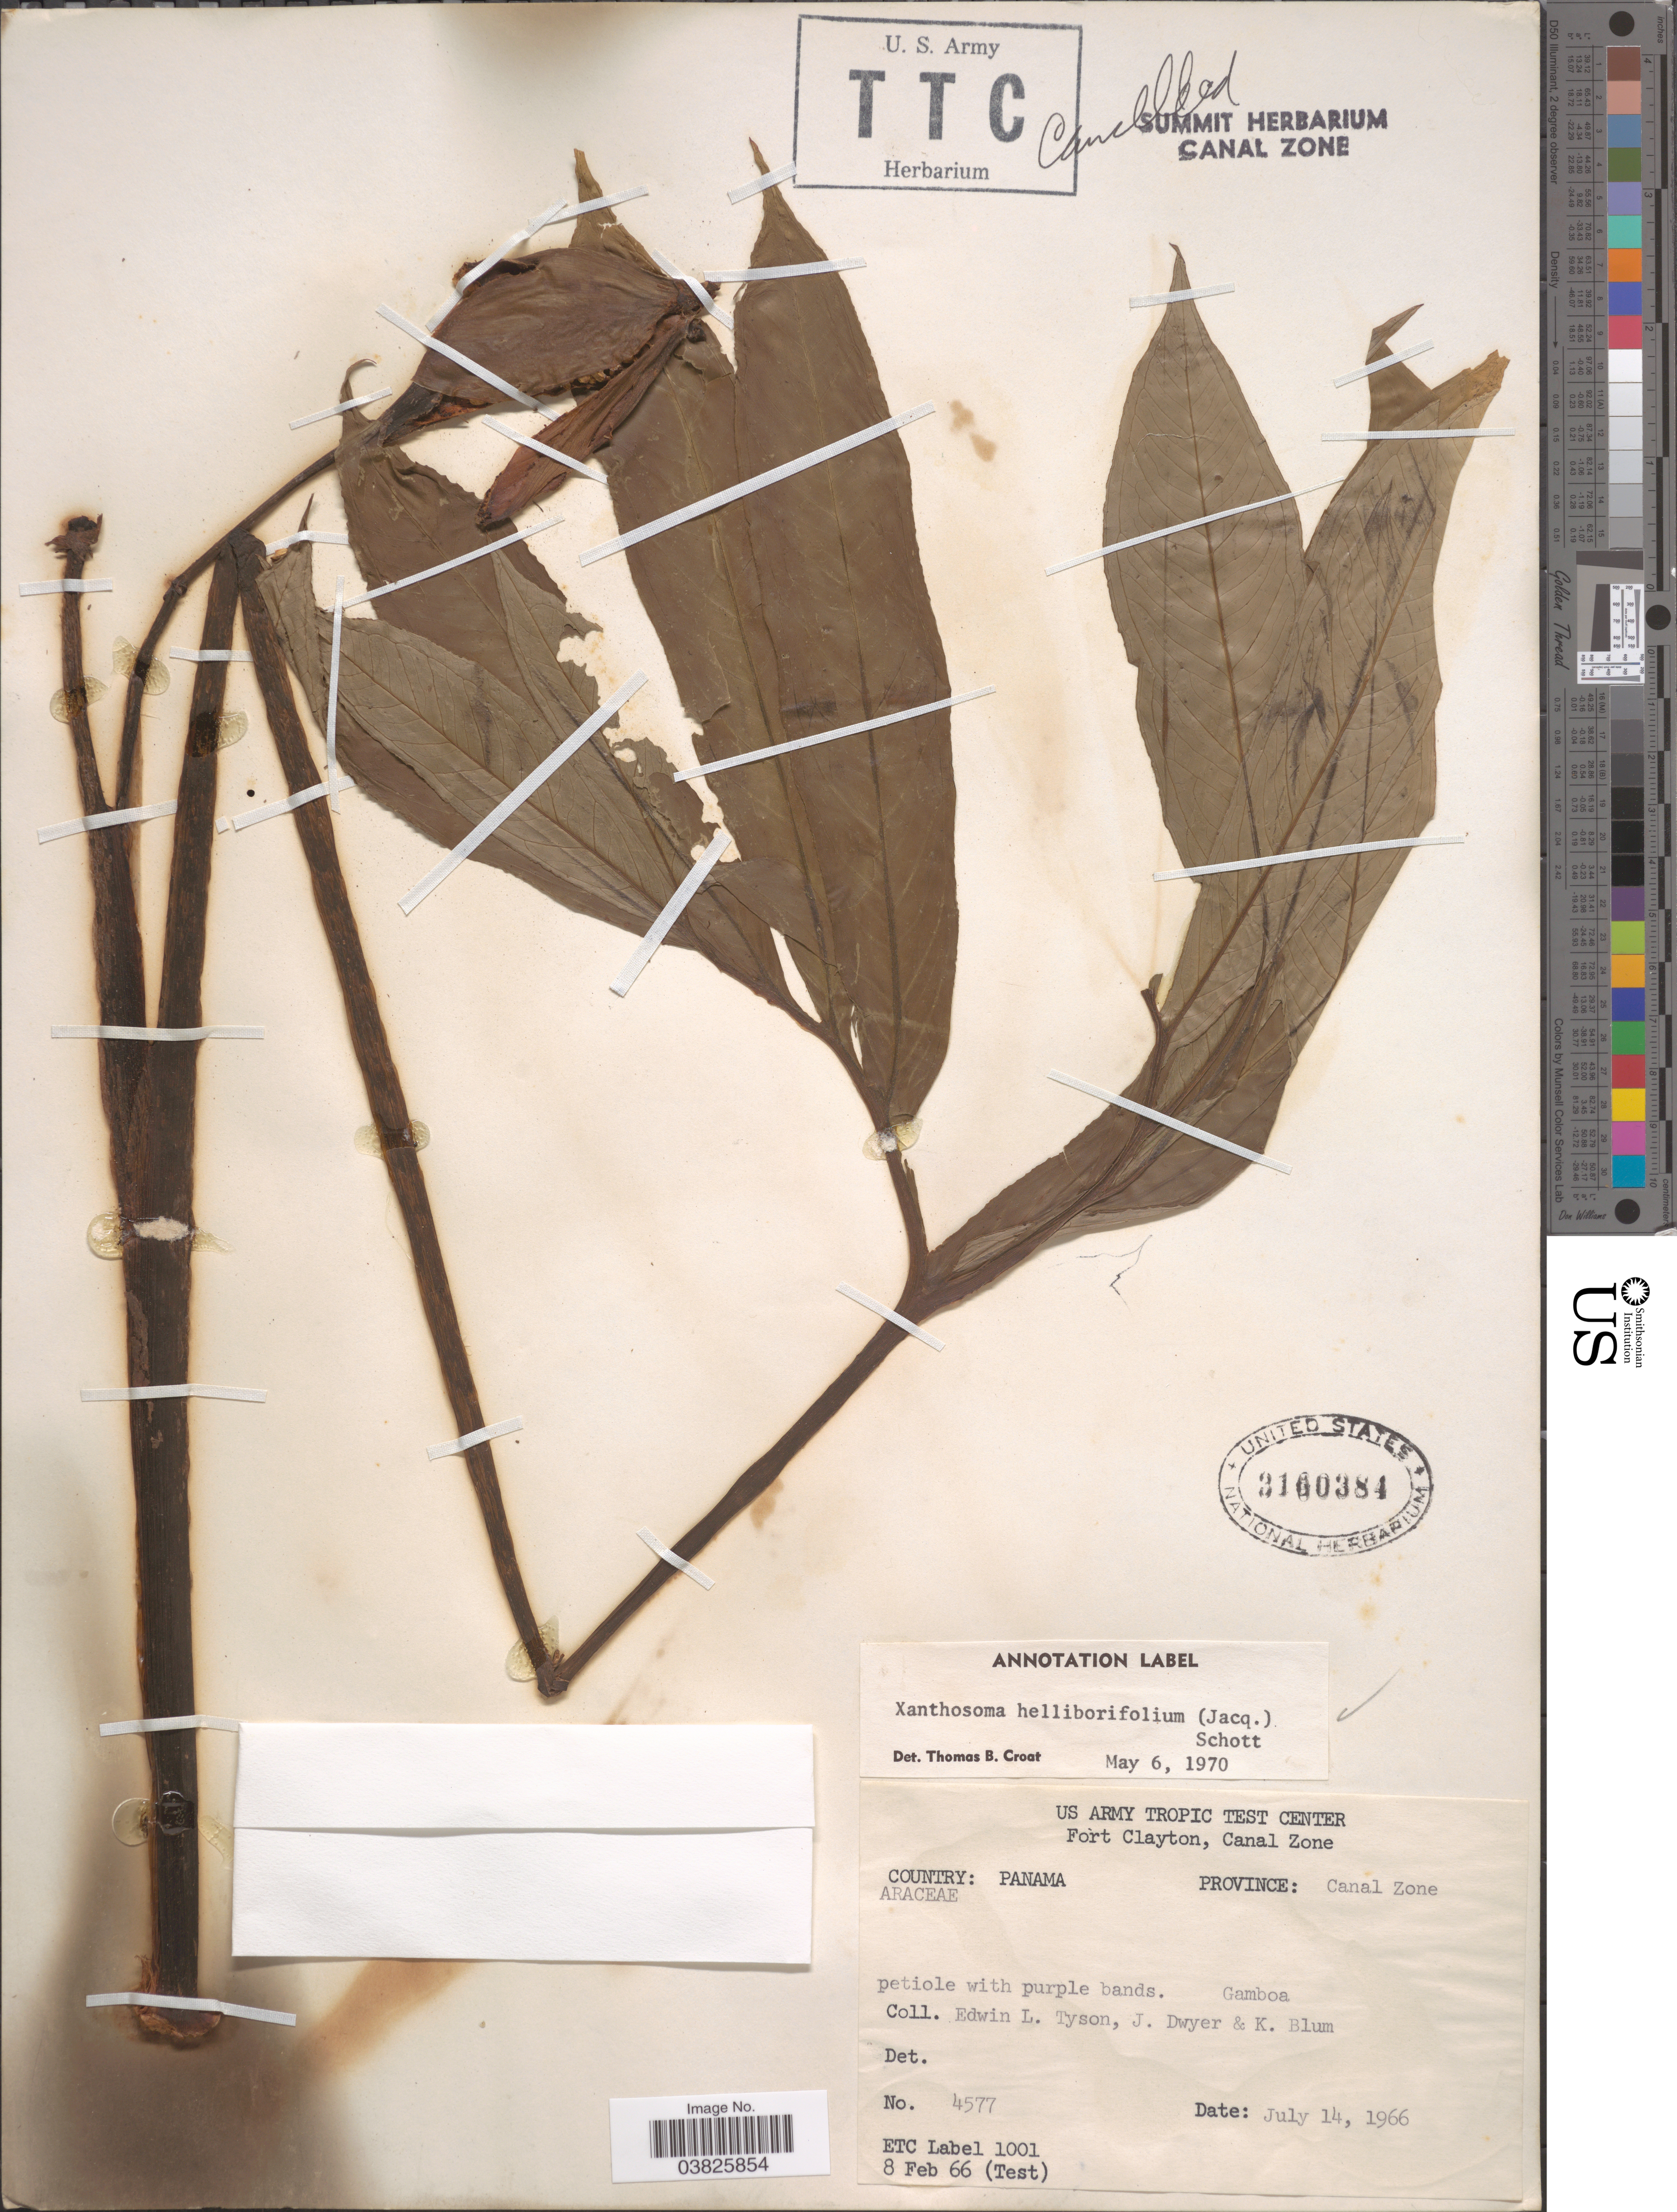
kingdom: Plantae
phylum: Tracheophyta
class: Liliopsida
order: Alismatales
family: Araceae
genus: Xanthosoma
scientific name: Xanthosoma helleborifolium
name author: (Jacq.) Schott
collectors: E. L. Tyson, J. Dwyer & K. Blum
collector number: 4577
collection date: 1966-07-14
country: Panama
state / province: Colón / Panamá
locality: Province: Canal Zone. Gamboa.